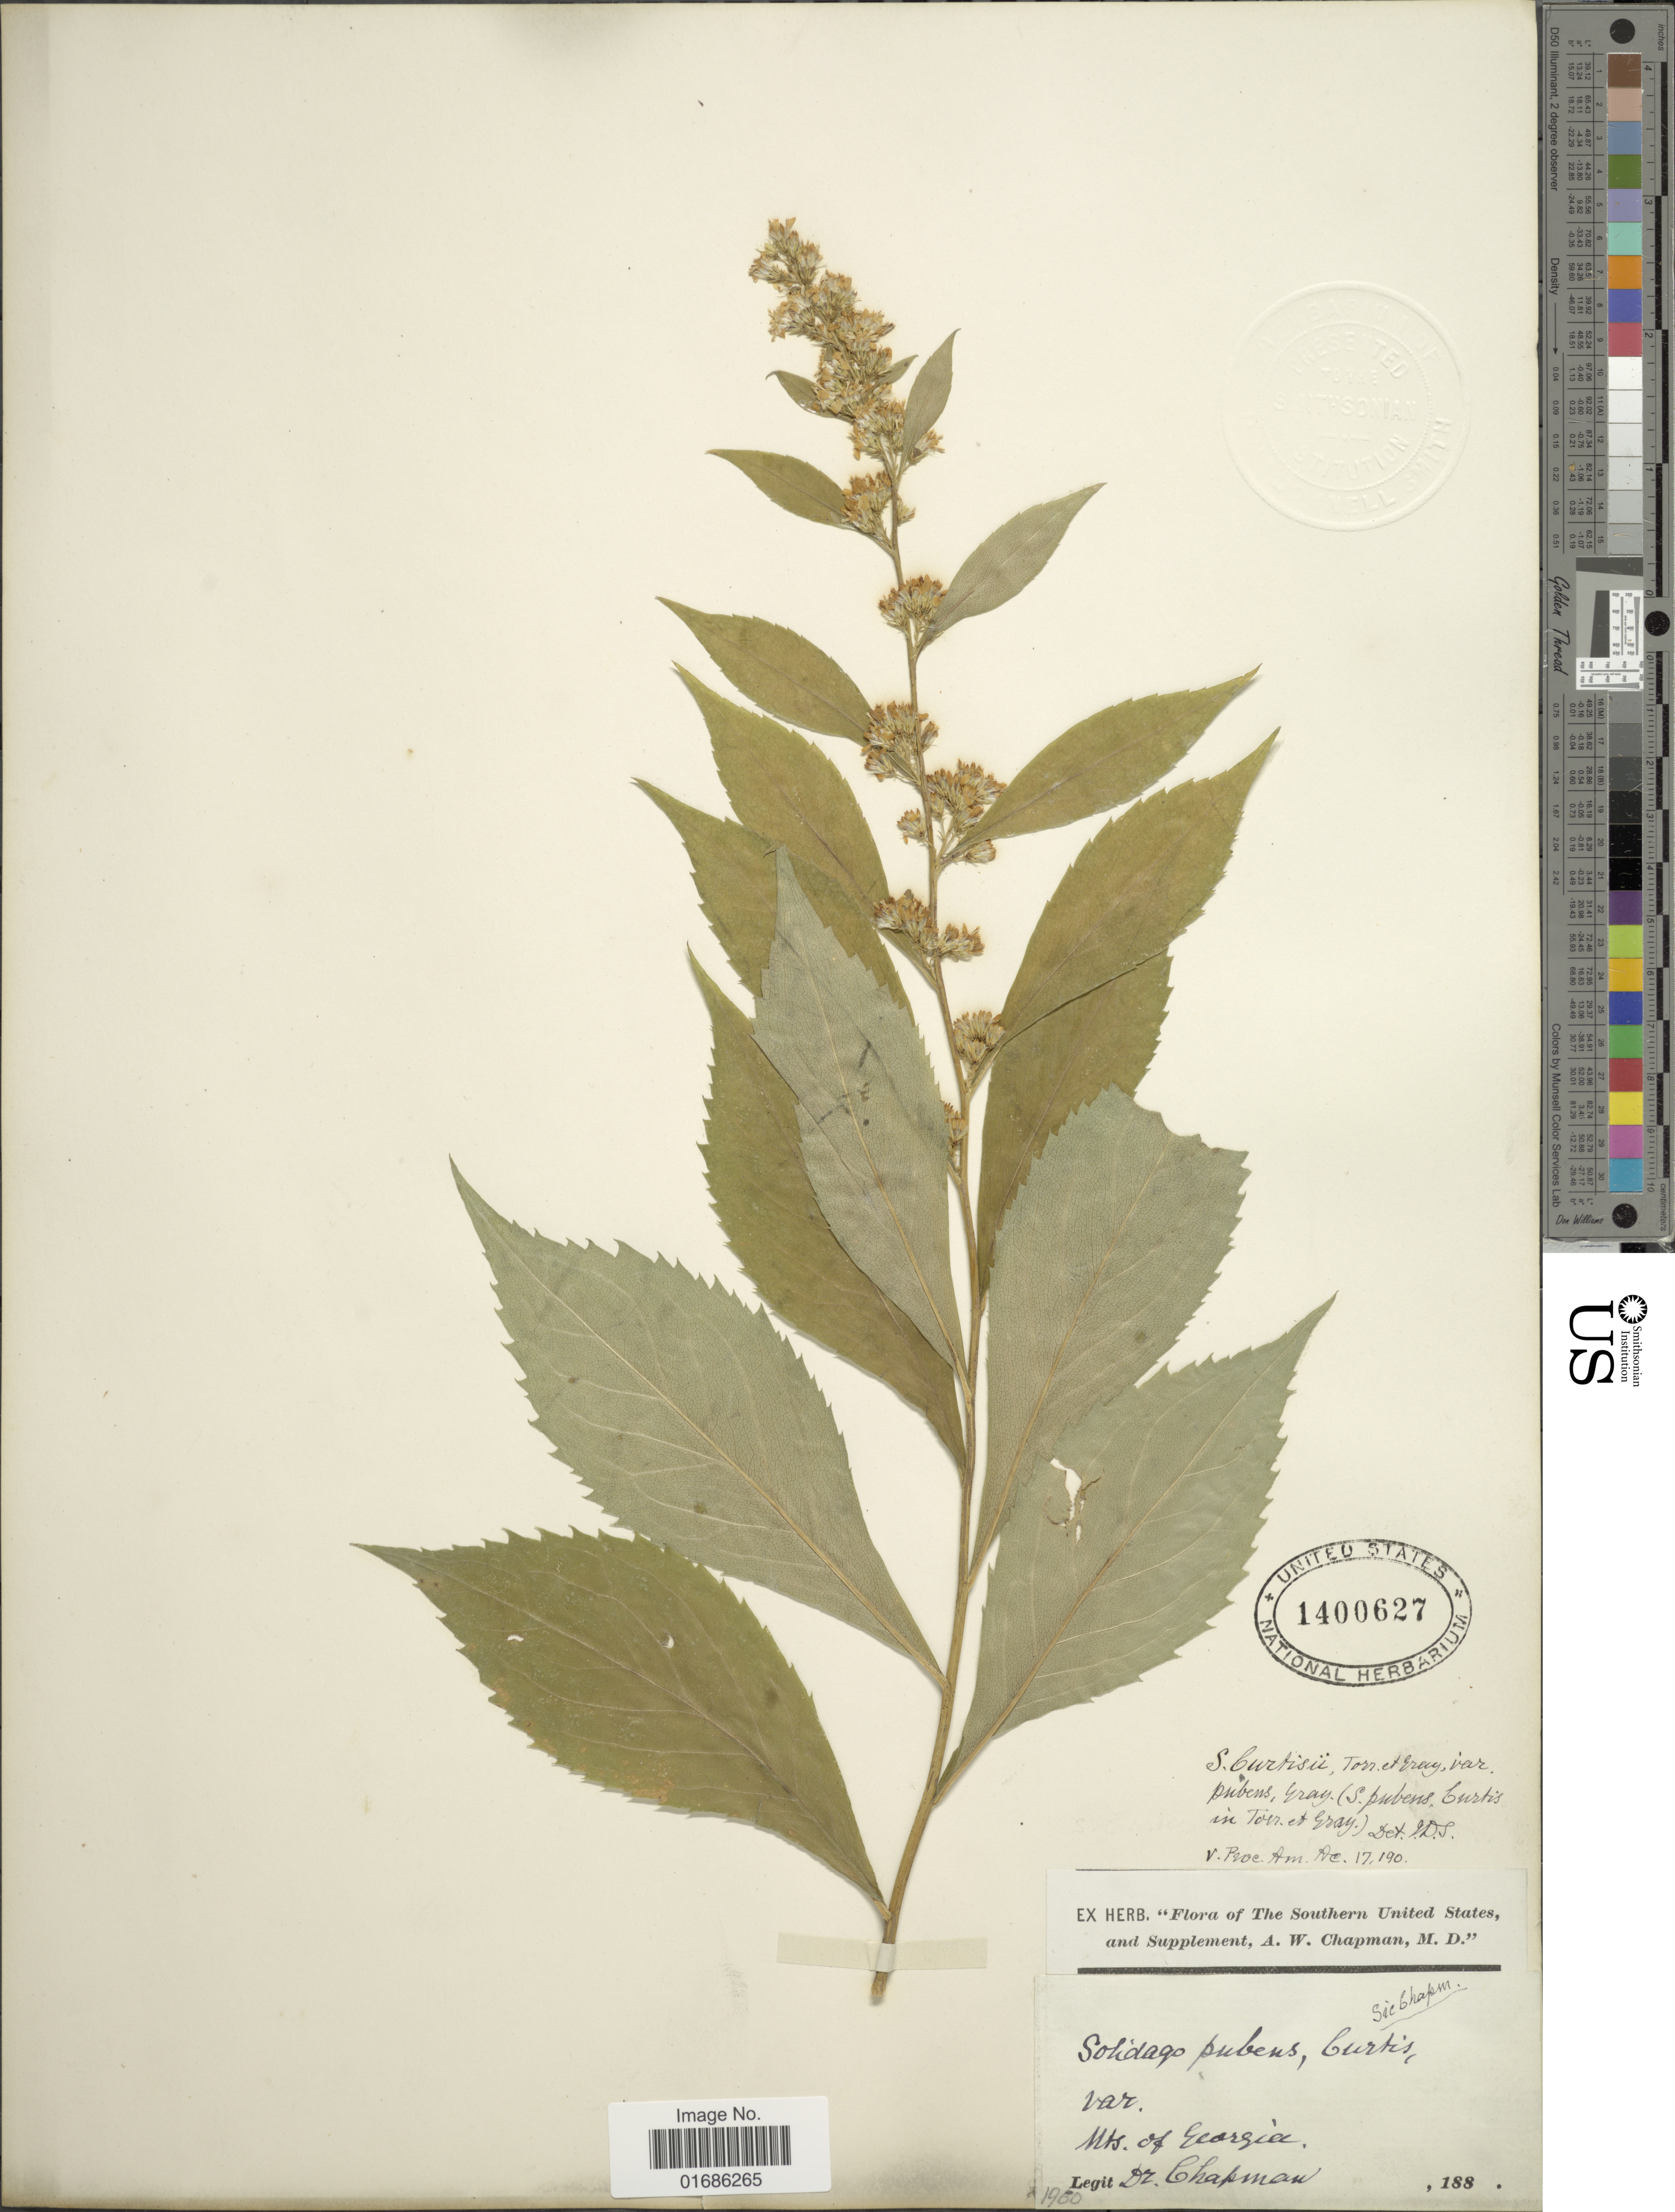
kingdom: Plantae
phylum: Tracheophyta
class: Magnoliopsida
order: Asterales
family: Asteraceae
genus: Solidago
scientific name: Solidago curtisii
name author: Torr. & A. Gray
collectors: A. Chapman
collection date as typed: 188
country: United States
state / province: Georgia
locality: Mts of Georgia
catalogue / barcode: US 1400627